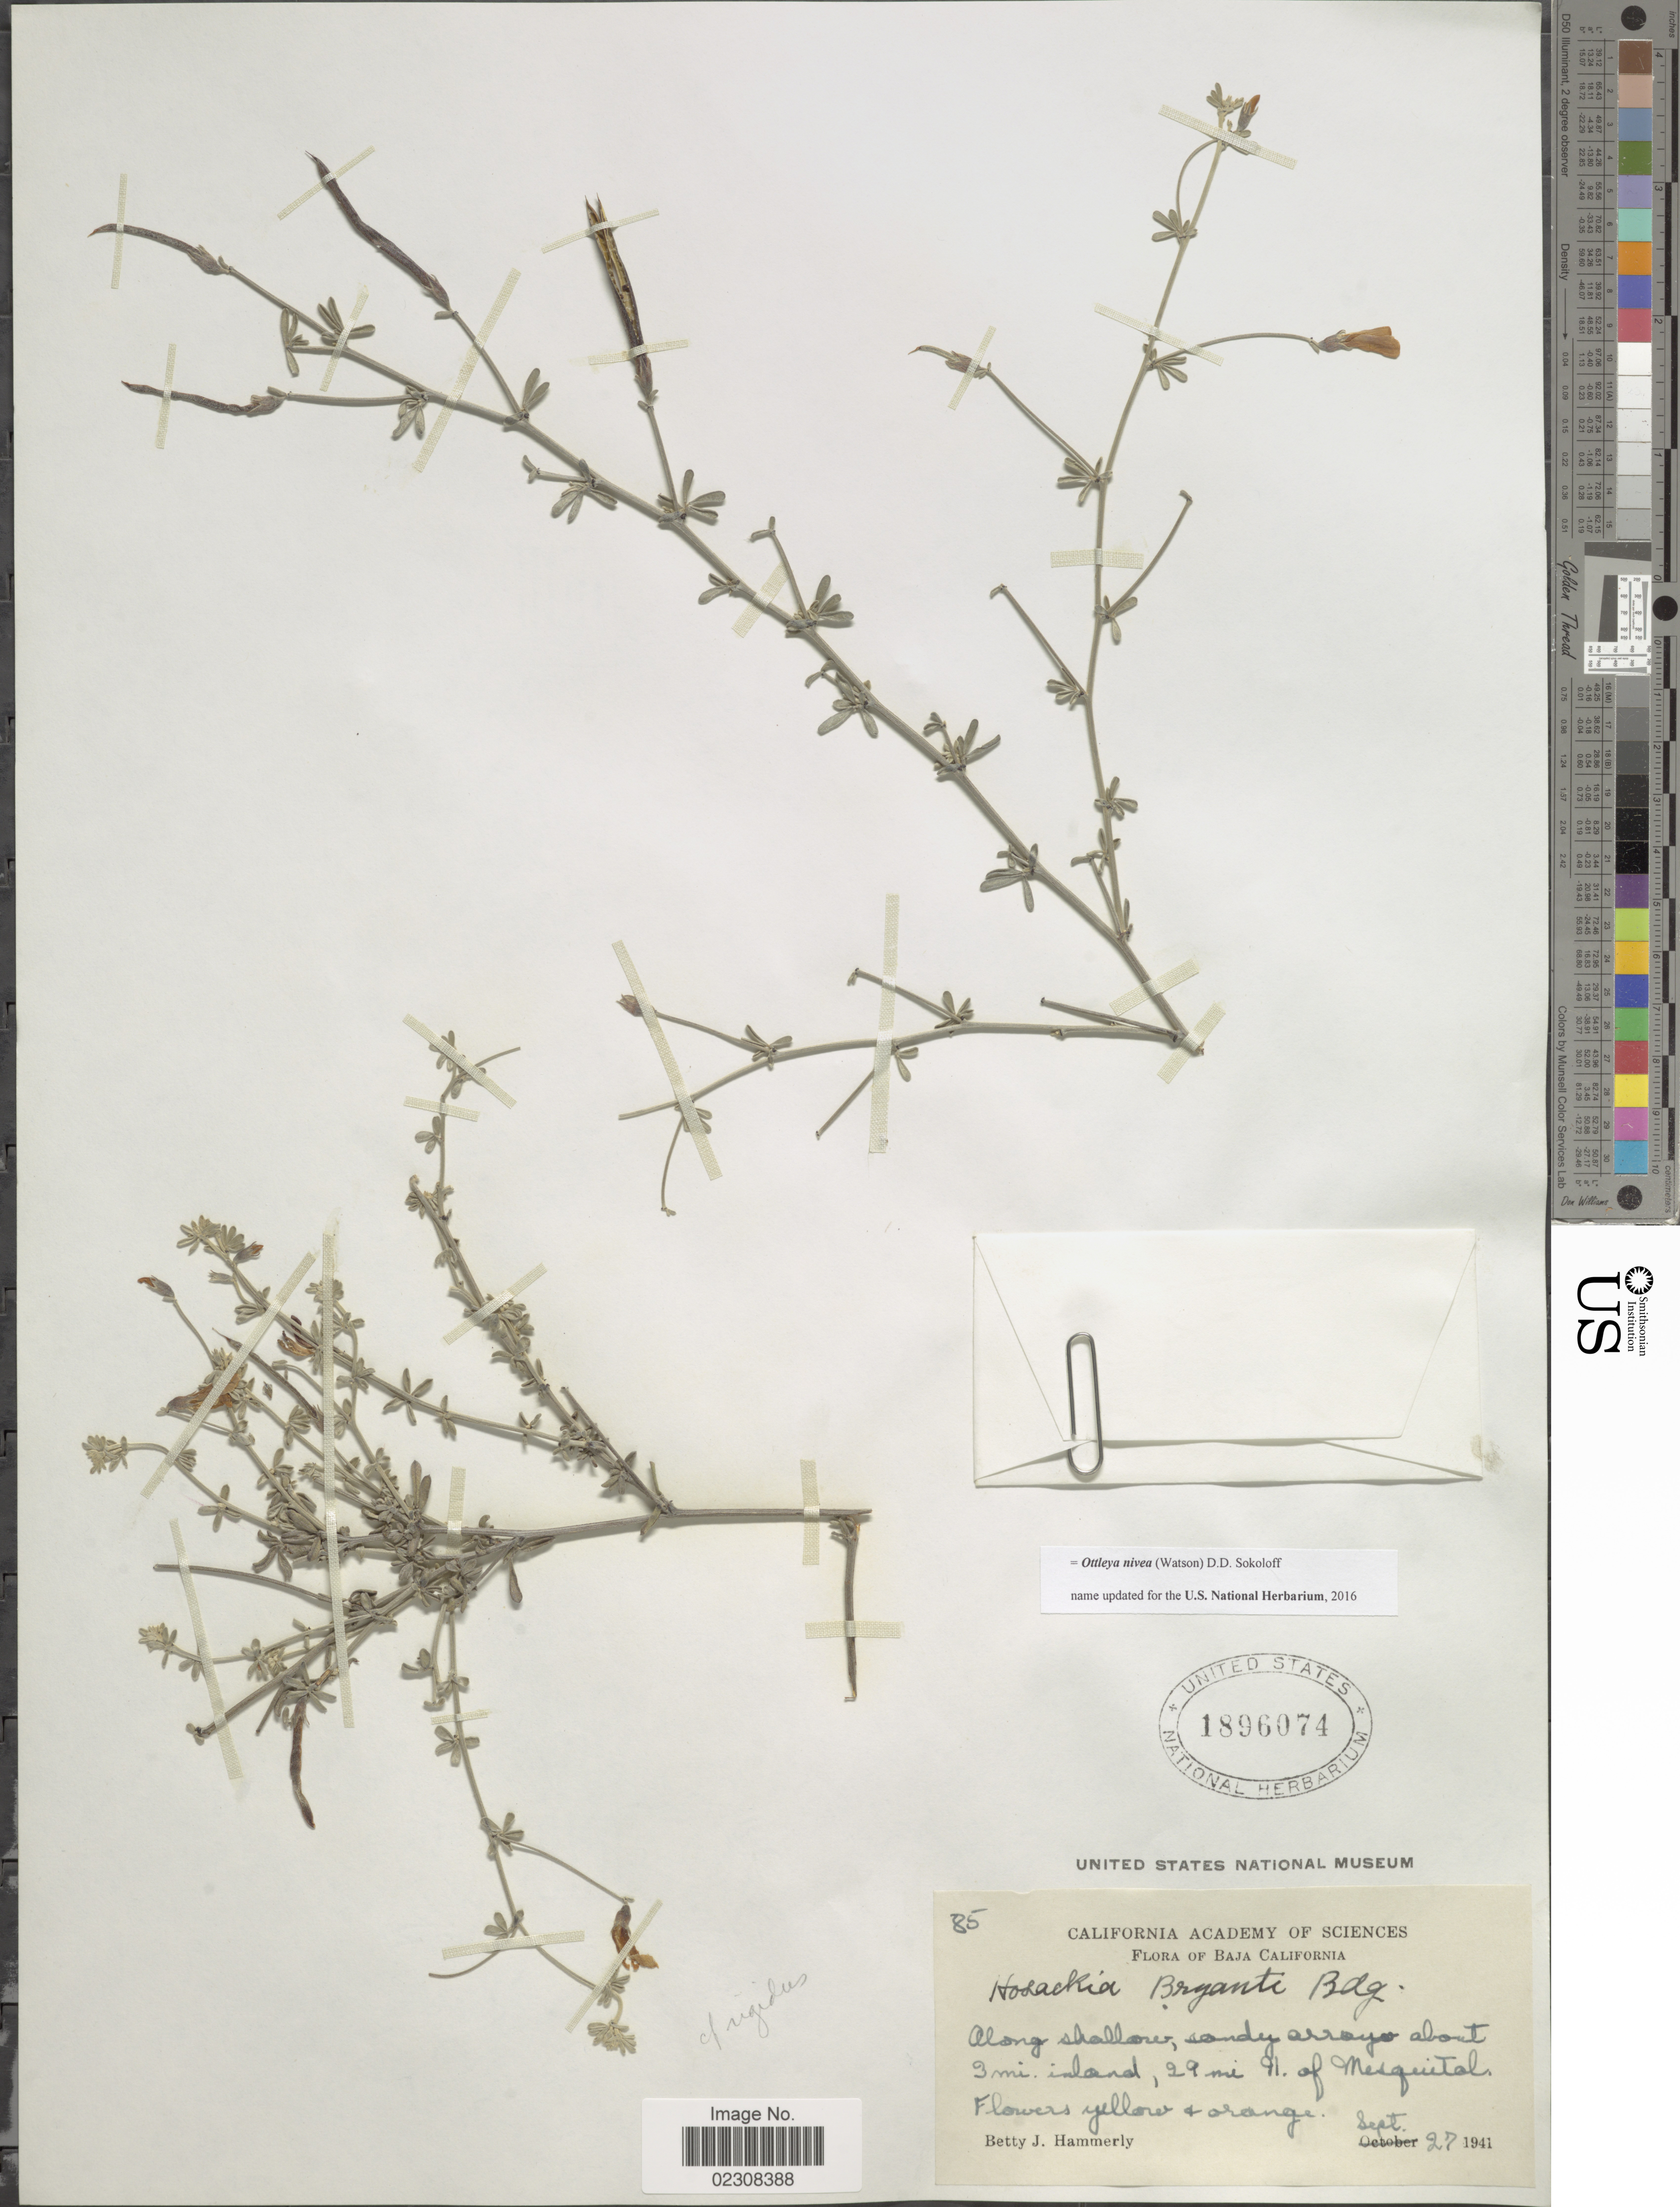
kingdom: Plantae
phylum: Tracheophyta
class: Magnoliopsida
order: Fabales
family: Fabaceae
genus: Ottleya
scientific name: Ottleya nivea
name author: (Watson) D.D. Sokoloff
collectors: B. J. Hammerly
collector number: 85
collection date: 1941-09-27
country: Mexico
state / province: Baja California Sur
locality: Along shallow, sandy arroyo about 3 mi inland, 29 mi N of Mesquitas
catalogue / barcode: US 1896074